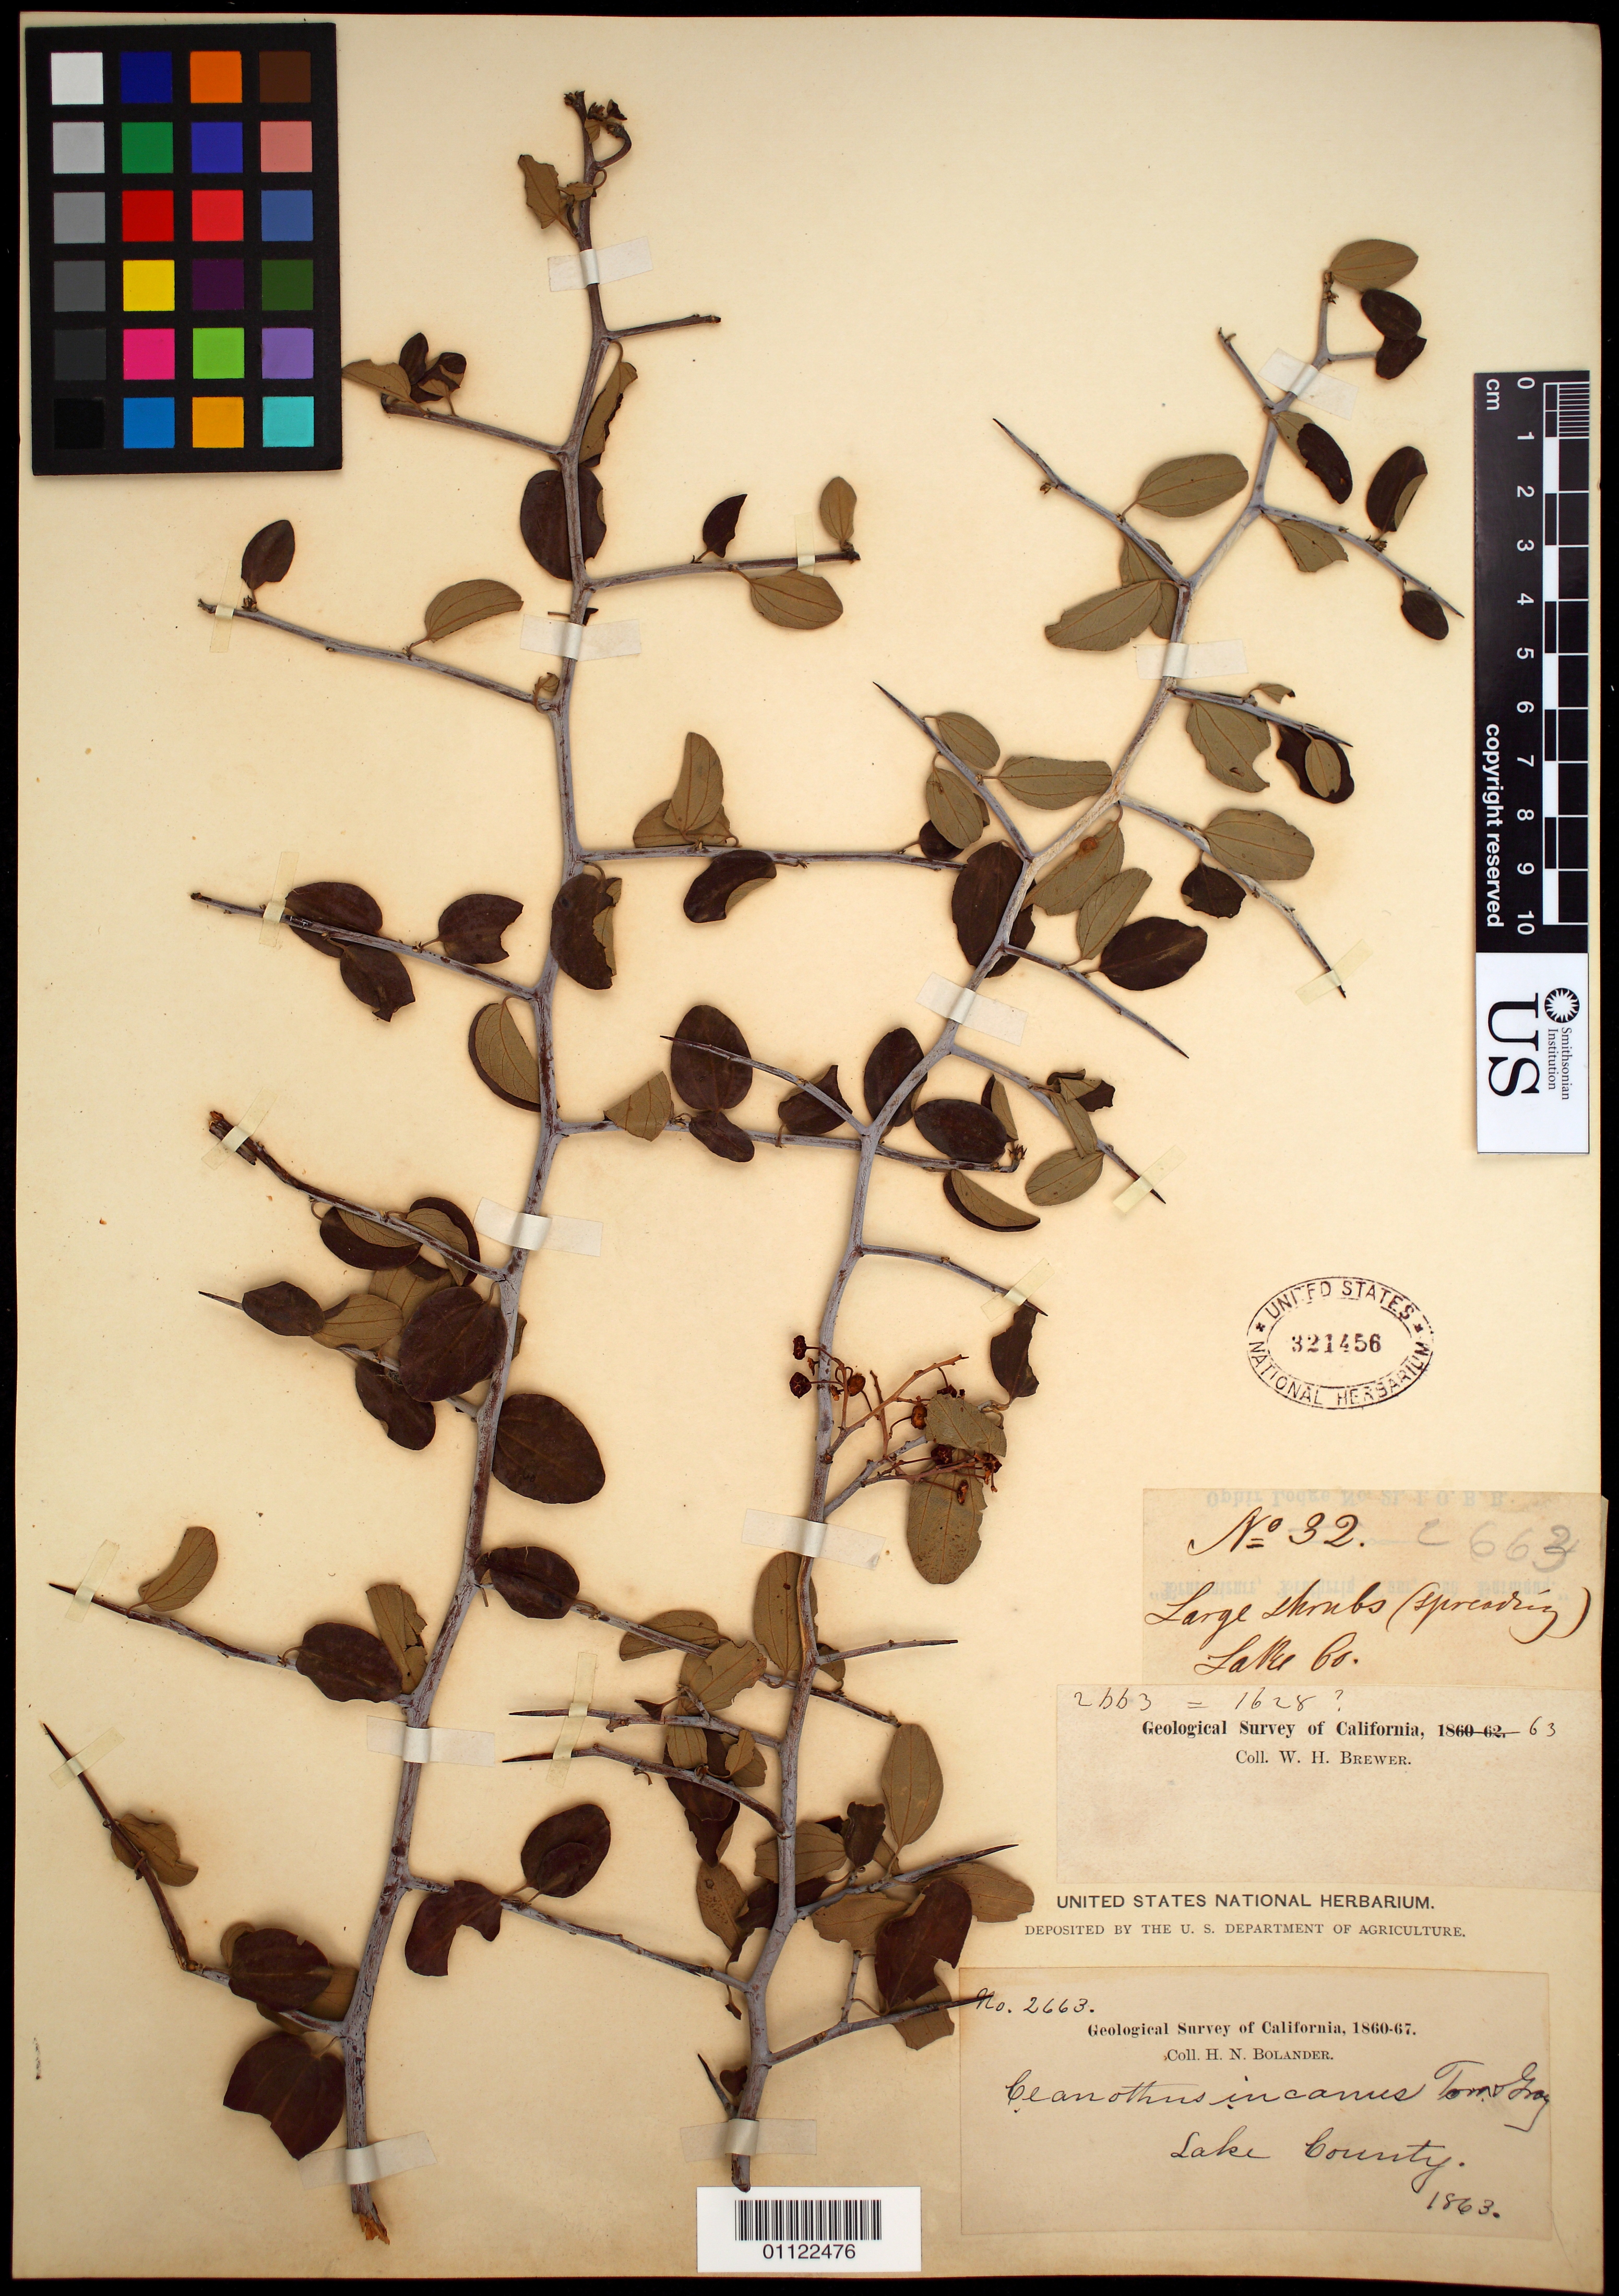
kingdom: Plantae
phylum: Tracheophyta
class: Magnoliopsida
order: Rosales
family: Rhamnaceae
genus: Ceanothus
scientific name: Ceanothus incanus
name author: Torr. & A. Gray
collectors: H. Bolander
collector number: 2663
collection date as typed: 1863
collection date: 1863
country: United States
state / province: California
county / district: Lake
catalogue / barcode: US 321456